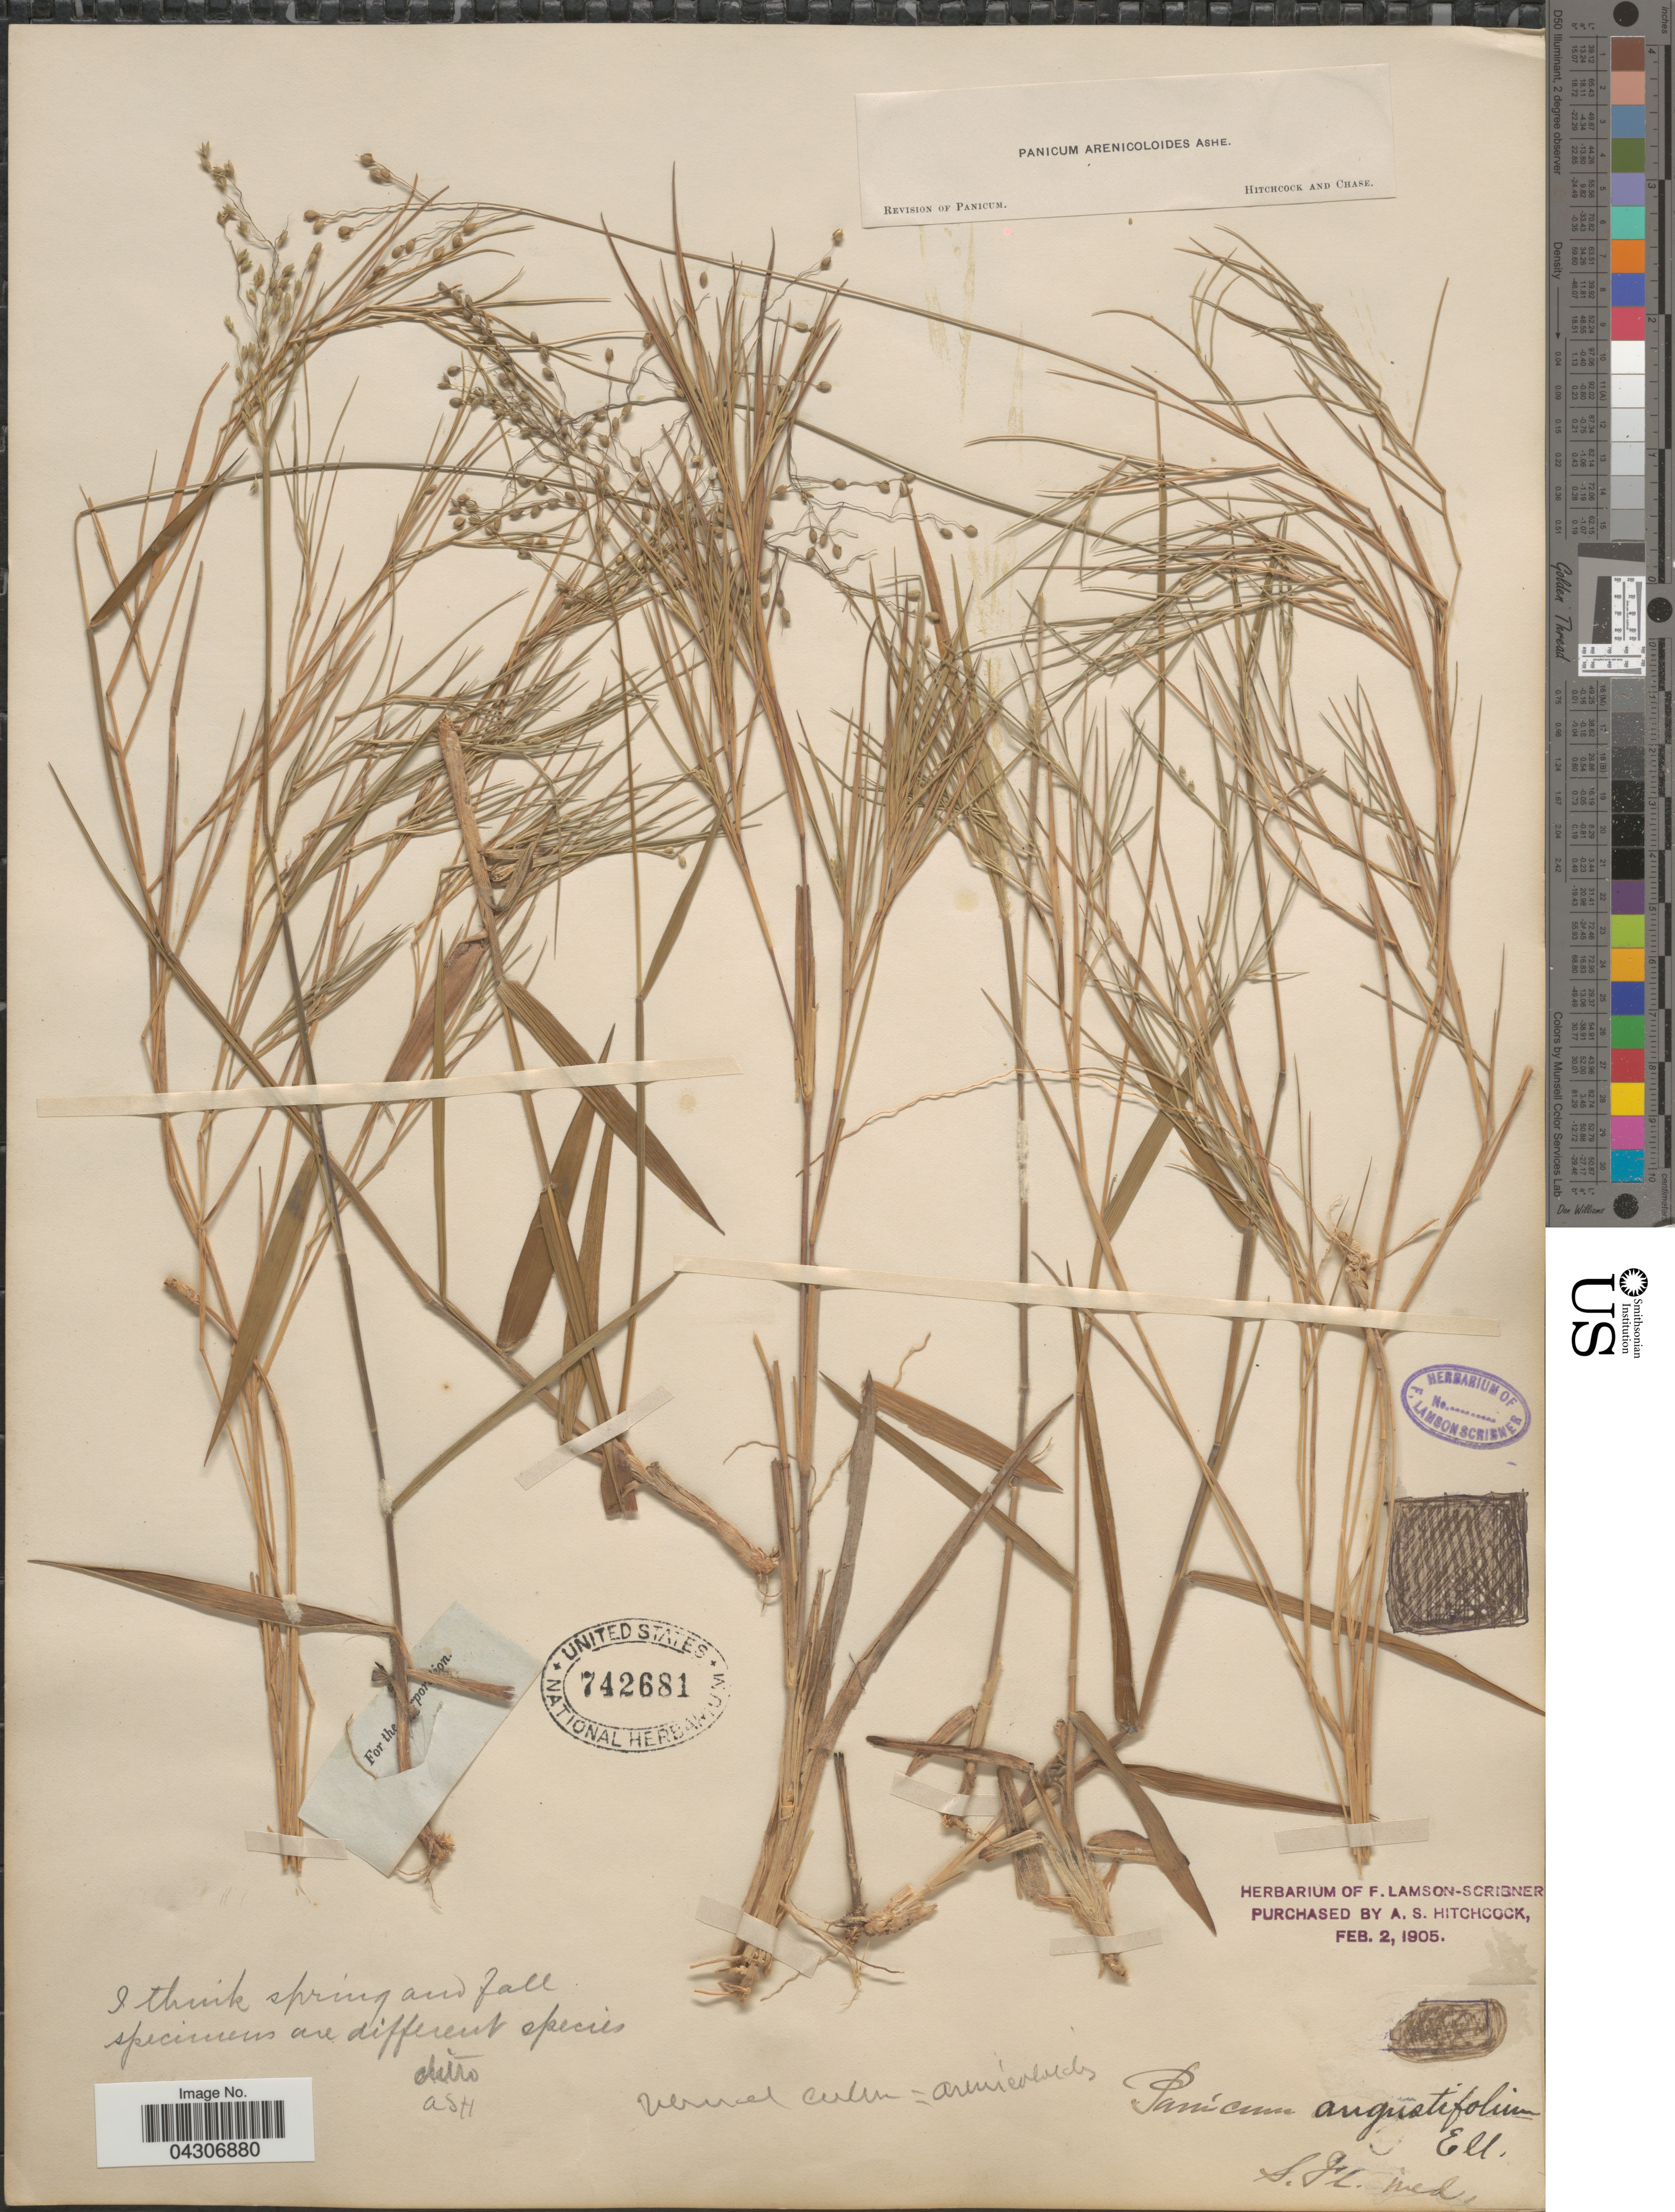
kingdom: Plantae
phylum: Tracheophyta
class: Liliopsida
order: Poales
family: Poaceae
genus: Dichanthelium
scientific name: Dichanthelium aciculare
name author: (Desv. ex Poir.) Gould & C.A. Clark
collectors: ex herb. F. Lamson Scribner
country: United States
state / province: Florida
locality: S. Fl.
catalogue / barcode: US 742681